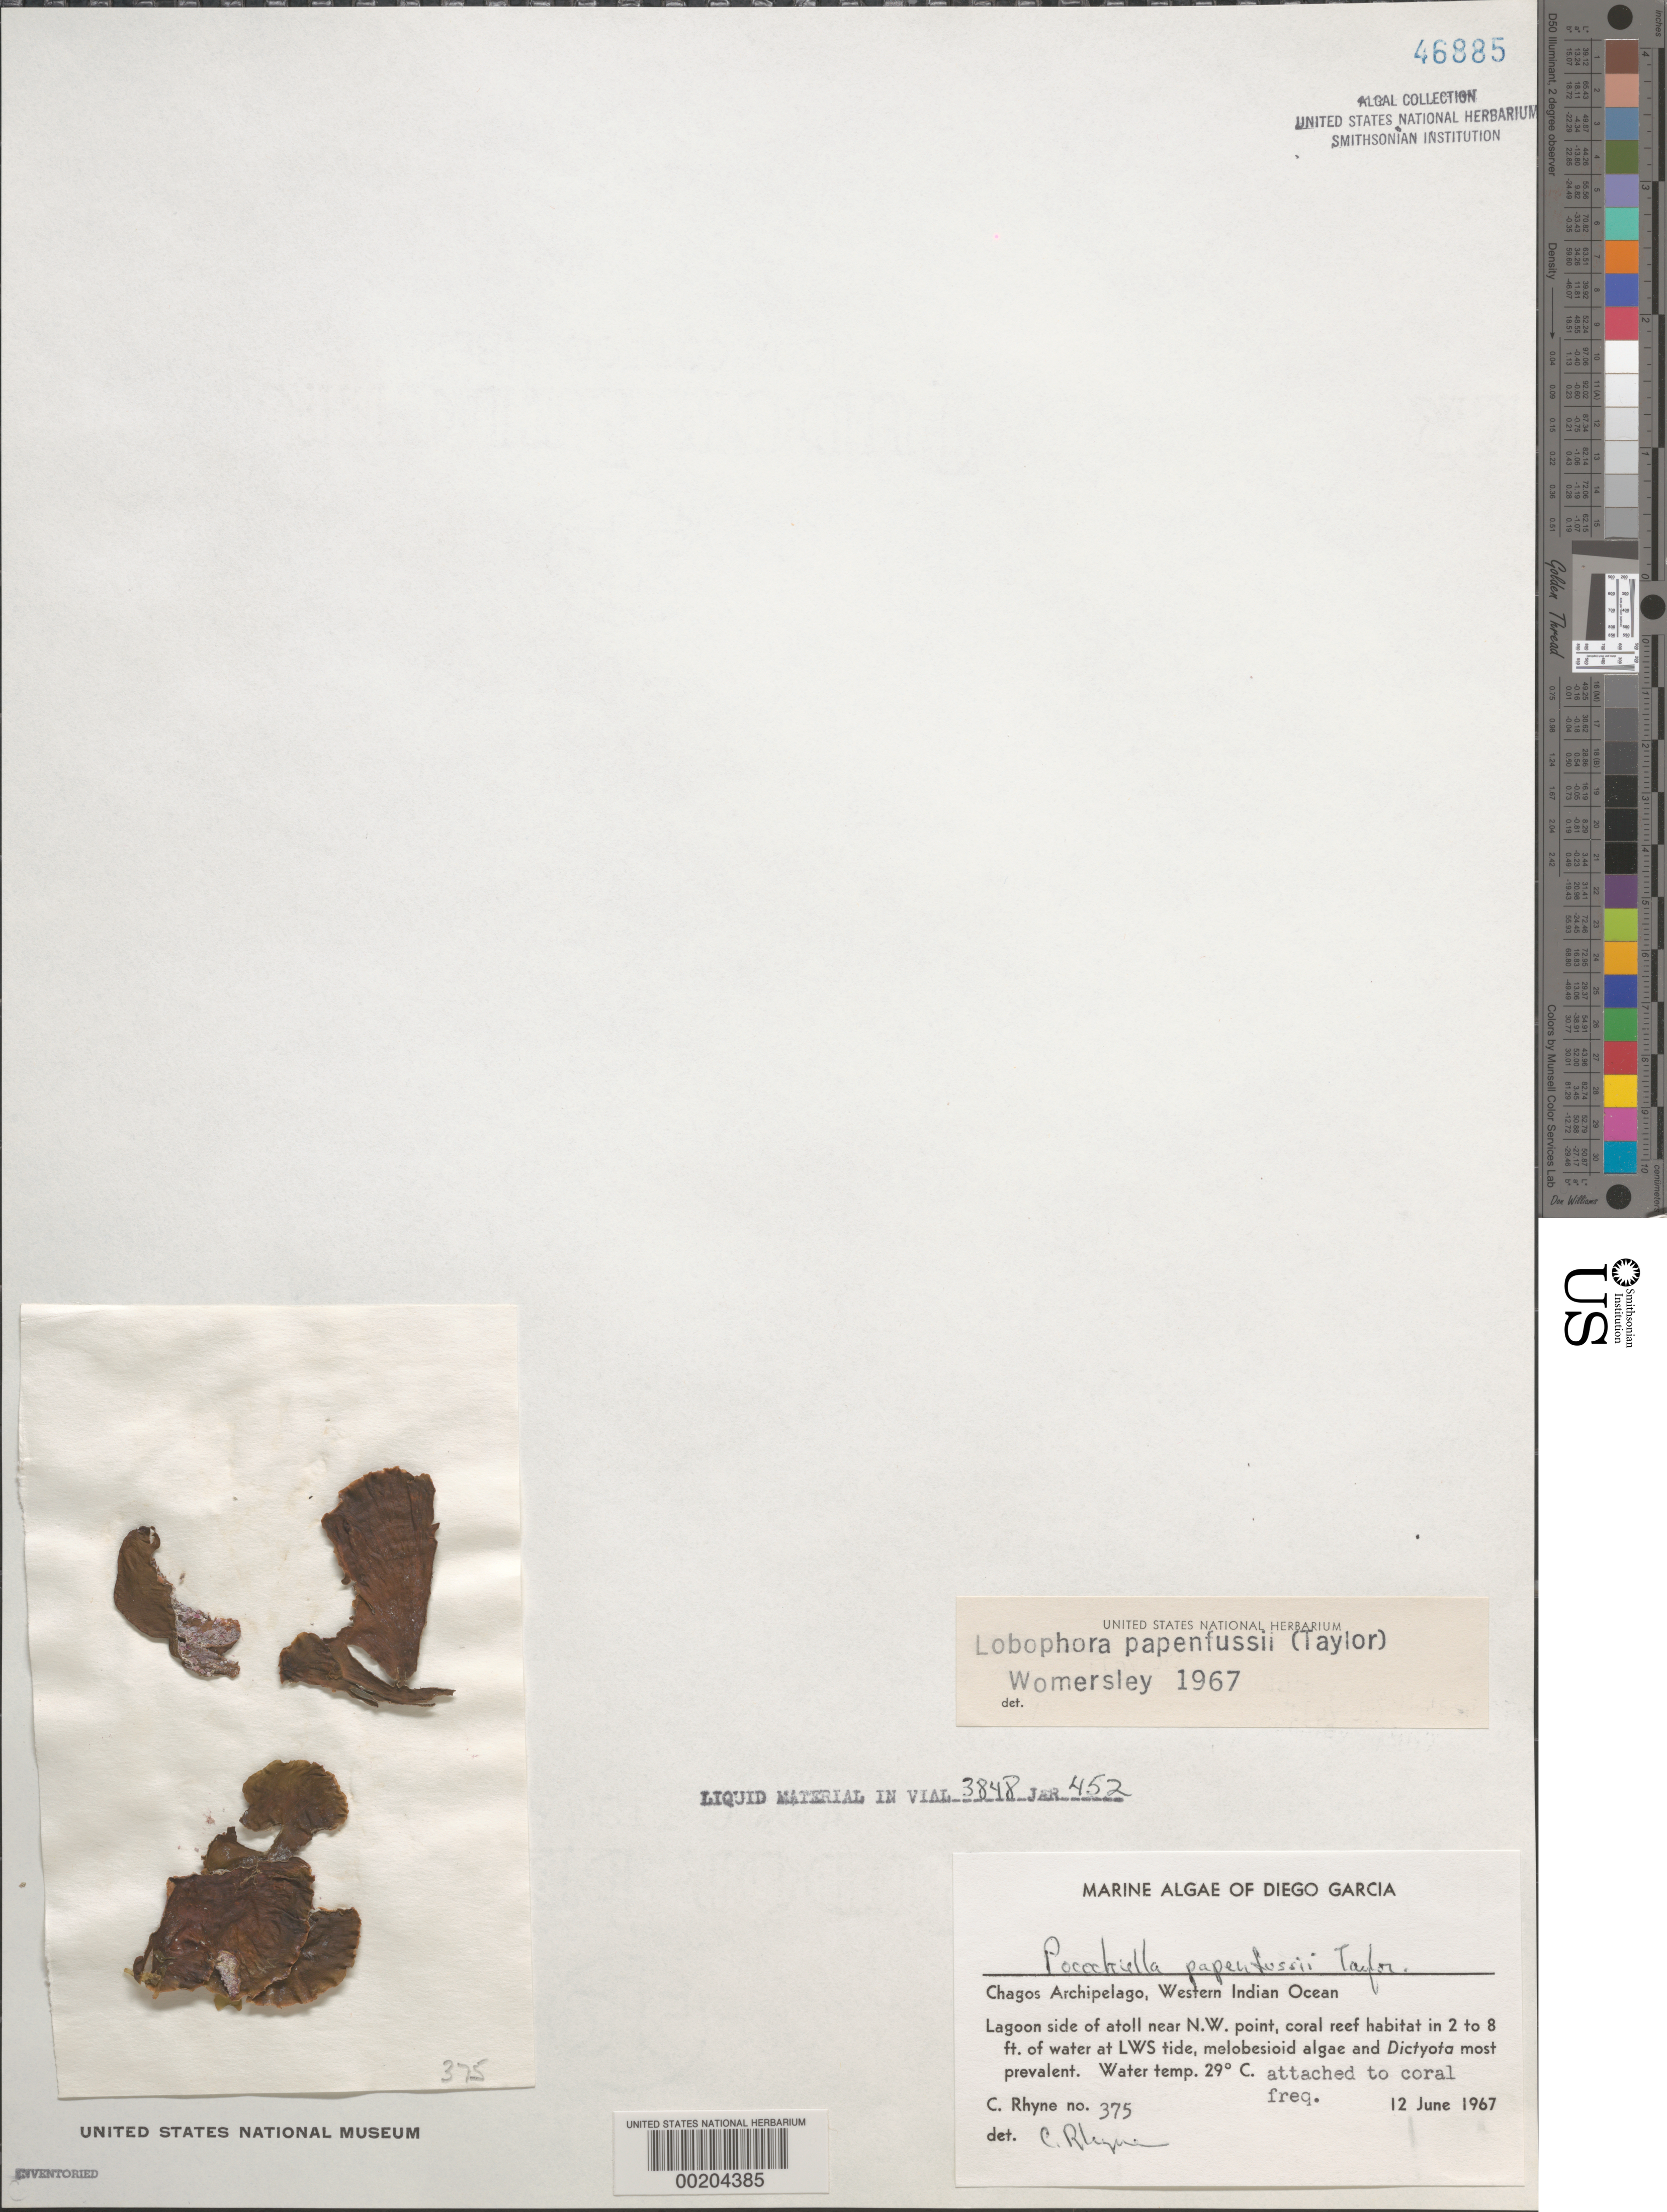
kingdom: Chromista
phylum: Ochrophyta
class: Phaeophyceae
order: Dictyotales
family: Dictyotaceae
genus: Lobophora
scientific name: Lobophora papenfussii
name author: (T. Taylor) Womersley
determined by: Womersley, H. B. S.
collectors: C. Rhyne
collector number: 375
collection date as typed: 12 Jun 1967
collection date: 1967-06-12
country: British Indian Ocean Territory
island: Diego Garcia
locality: Near Northwest Point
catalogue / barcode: US 46885